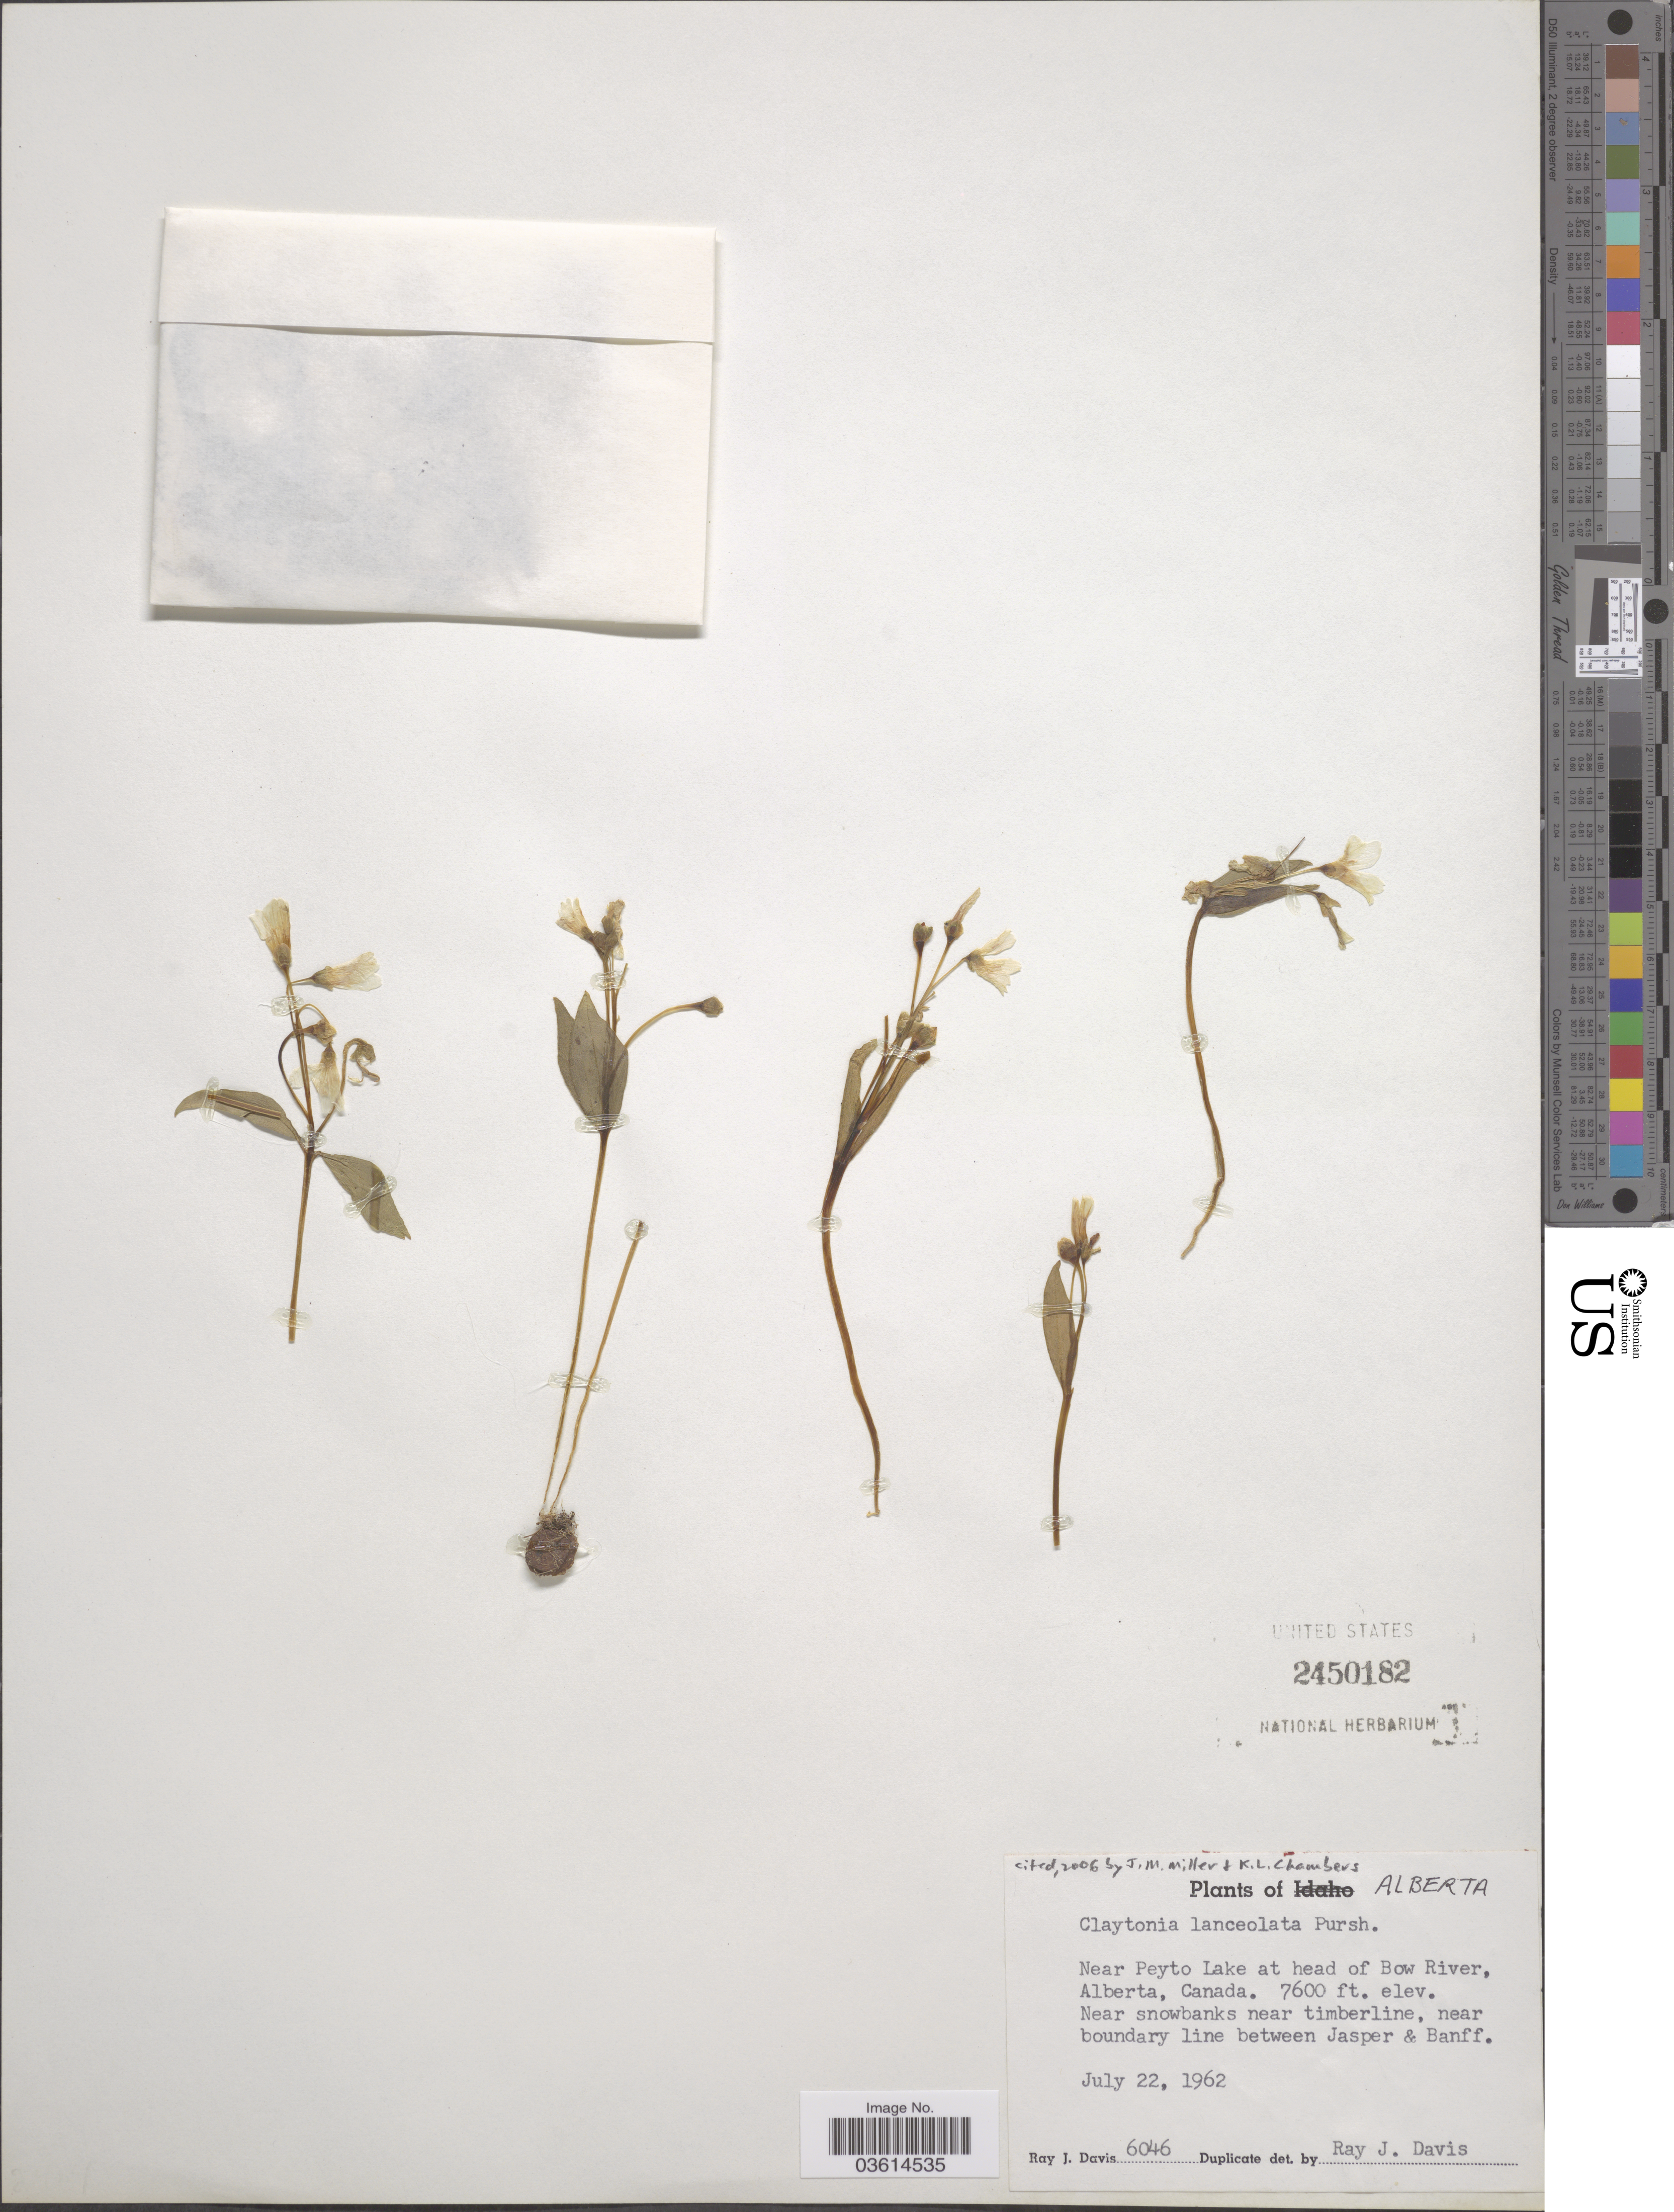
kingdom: Plantae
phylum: Tracheophyta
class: Magnoliopsida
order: Caryophyllales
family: Montiaceae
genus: Claytonia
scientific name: Claytonia lanceolata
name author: Pursh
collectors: R. Davis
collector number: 6046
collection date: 1962-07-22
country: Canada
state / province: Alberta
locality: Near Peyto Lake at head of Bow River. Near snowbanks near timberline, near boundary line between Jasper & Banff.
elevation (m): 2316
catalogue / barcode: US 2450182